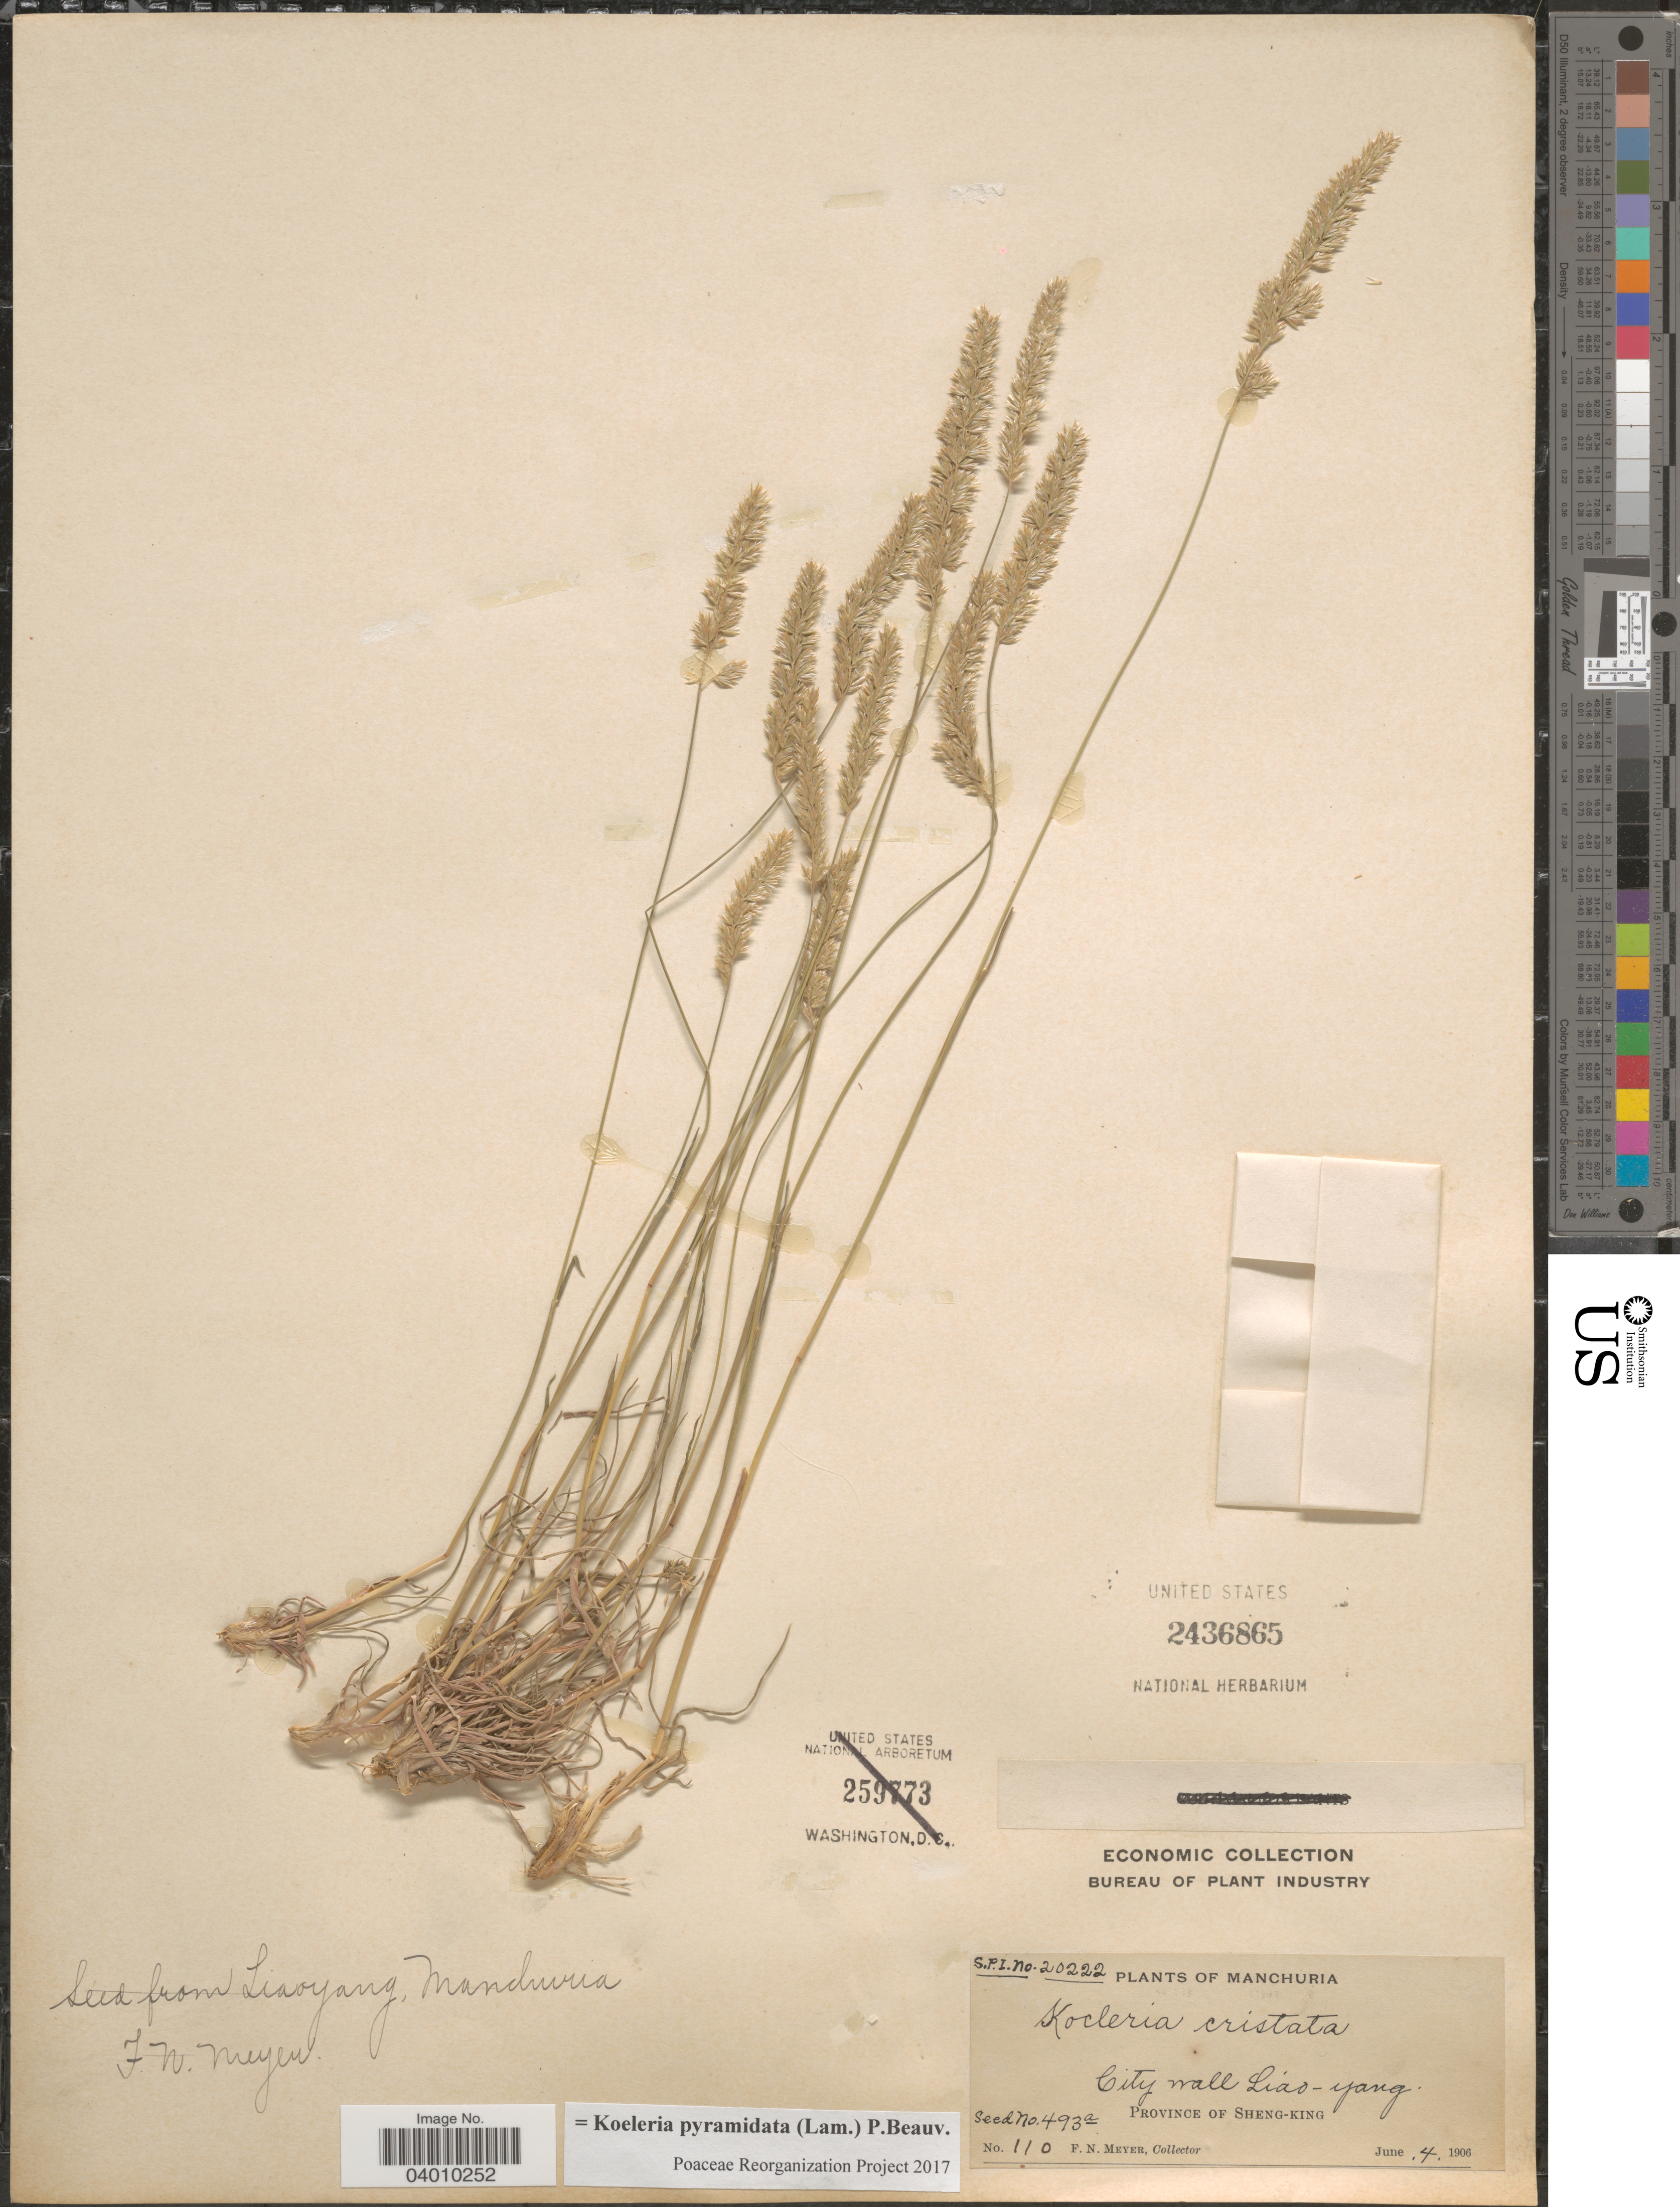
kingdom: Plantae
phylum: Tracheophyta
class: Liliopsida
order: Poales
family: Poaceae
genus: Koeleria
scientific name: Koeleria pyramidata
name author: (Lam.) P. Beauv.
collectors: F. N. Meyer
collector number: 110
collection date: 1906-06-04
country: China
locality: Manchuria. City wall Liao-yang. Province of Shen-King.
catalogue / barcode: US 2436865